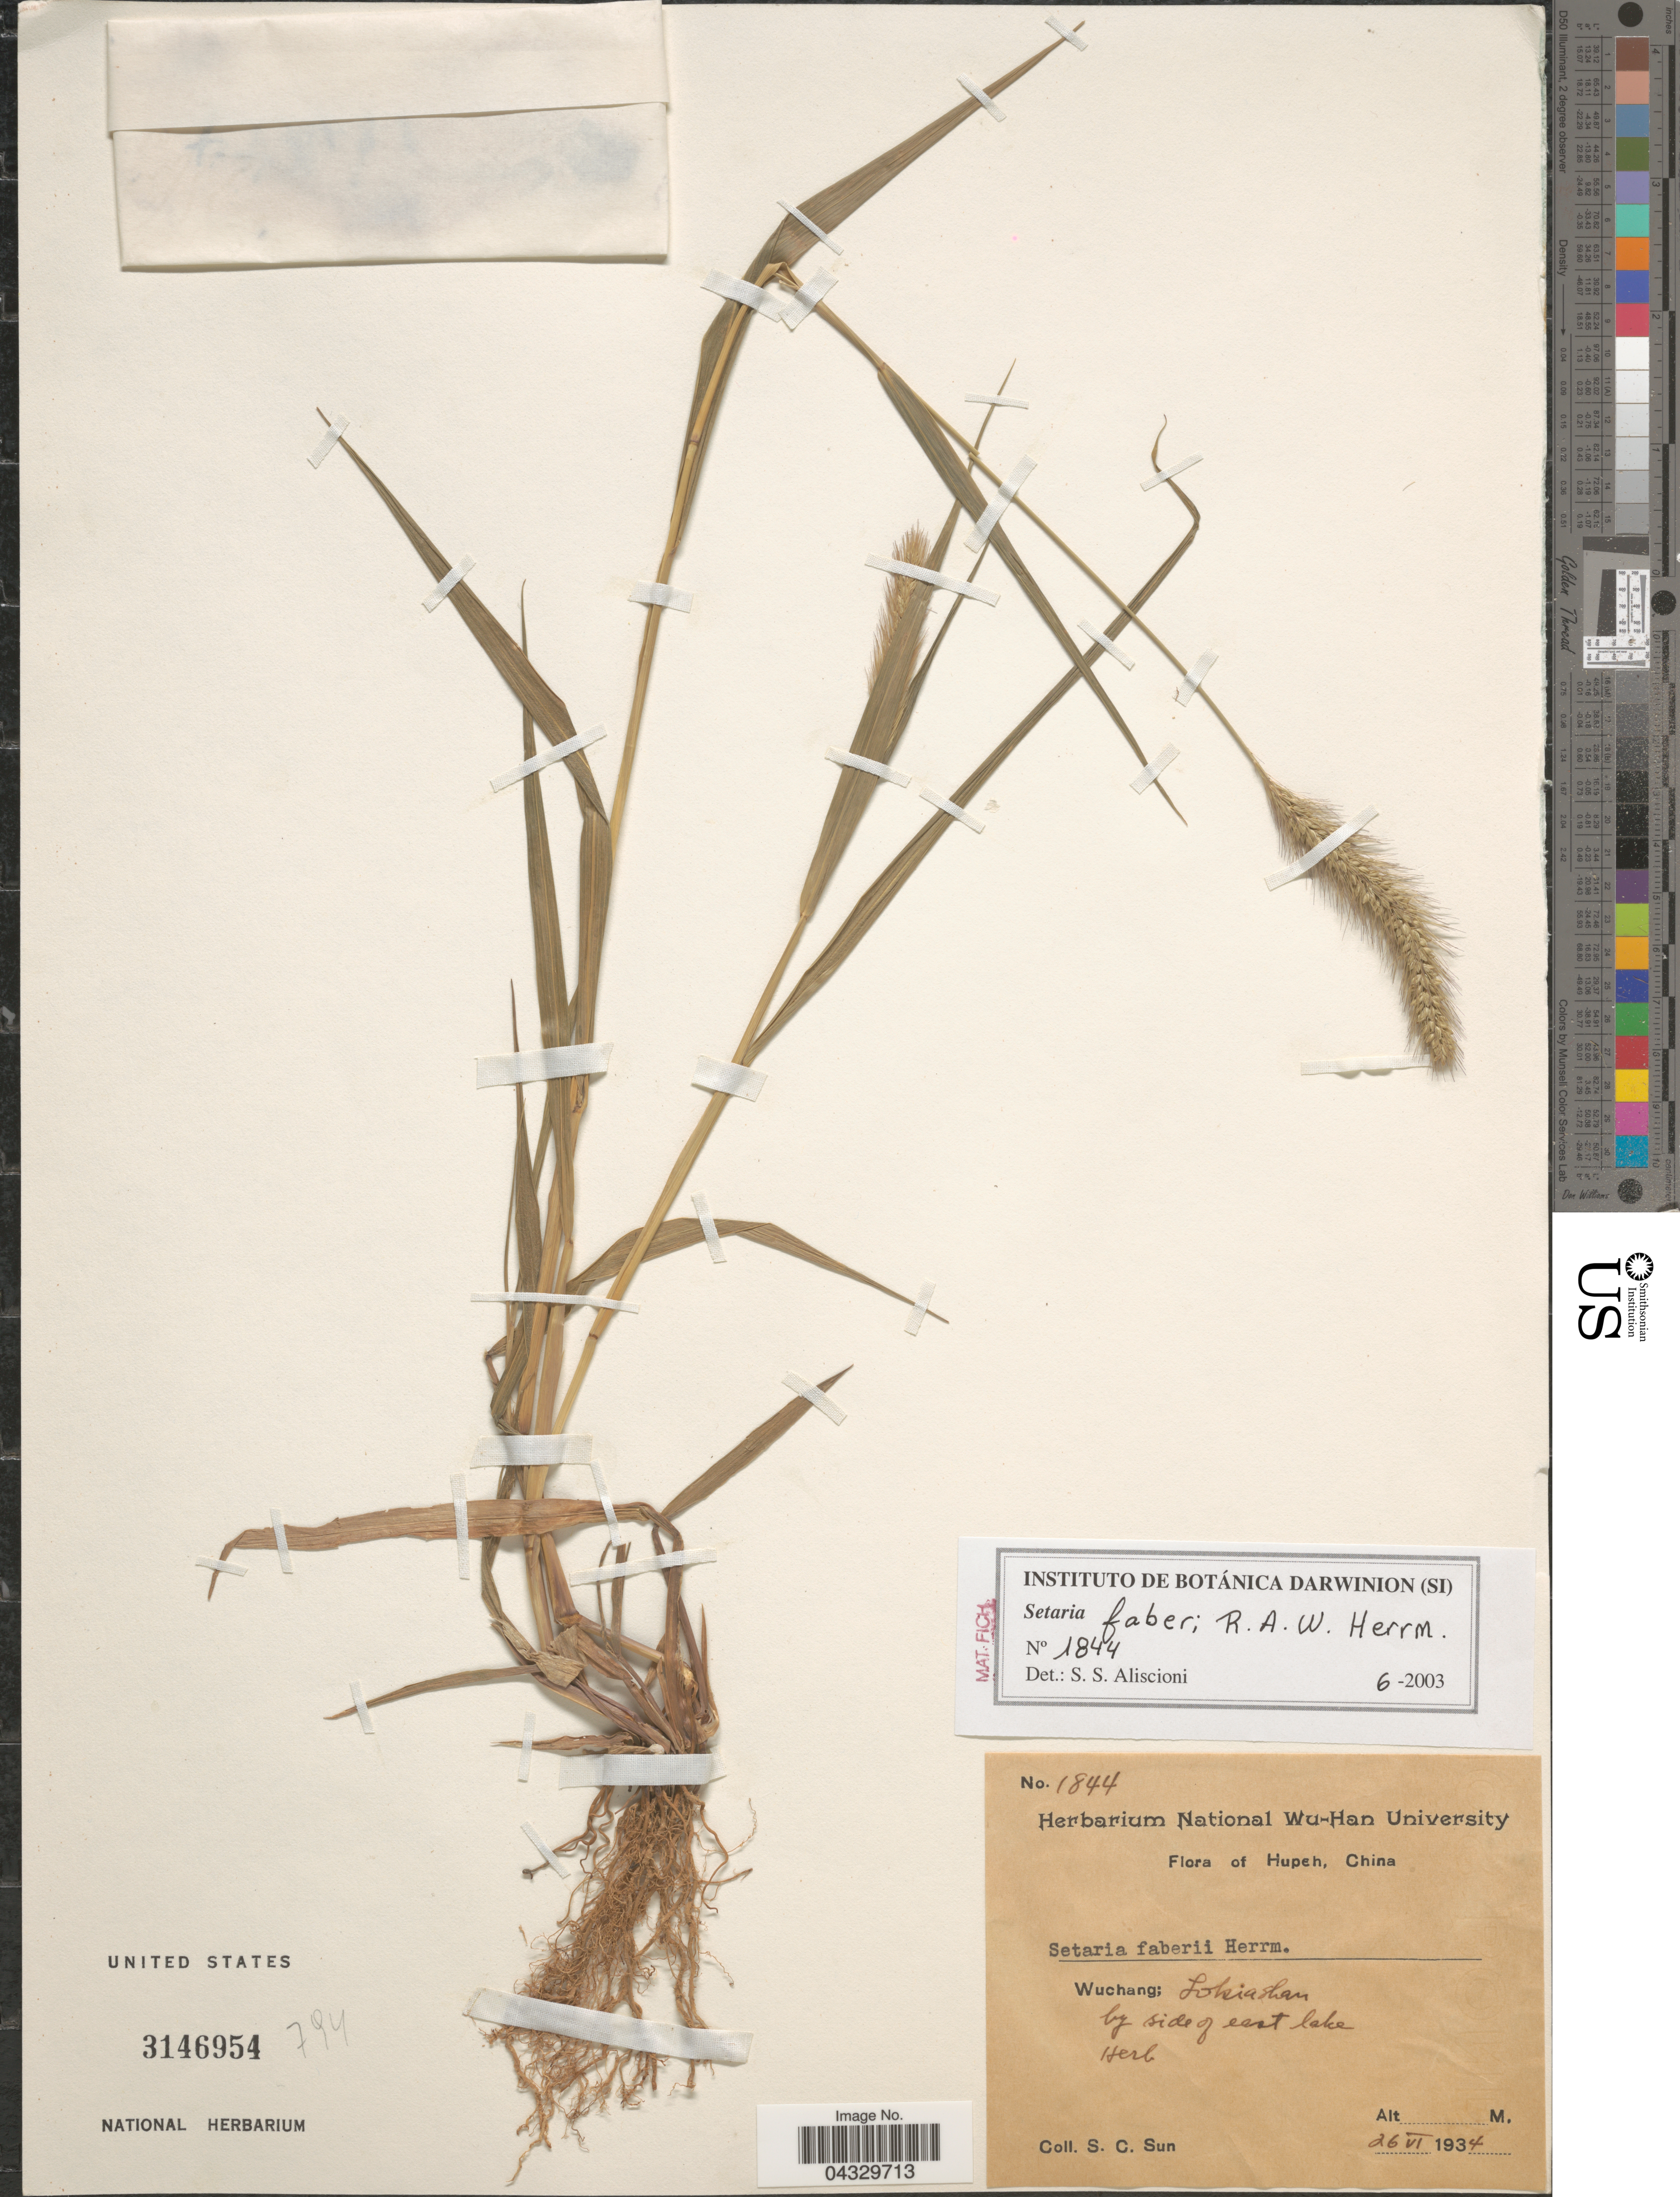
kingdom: Plantae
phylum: Tracheophyta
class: Liliopsida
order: Poales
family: Poaceae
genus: Setaria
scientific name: Setaria faberi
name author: R.A.W. Herrm.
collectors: S. C. Sun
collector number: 1844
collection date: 1934-06-26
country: China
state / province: Hubei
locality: Hupeh. Wuchang; Lokia Shan by side of east lake.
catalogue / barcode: US 3146954